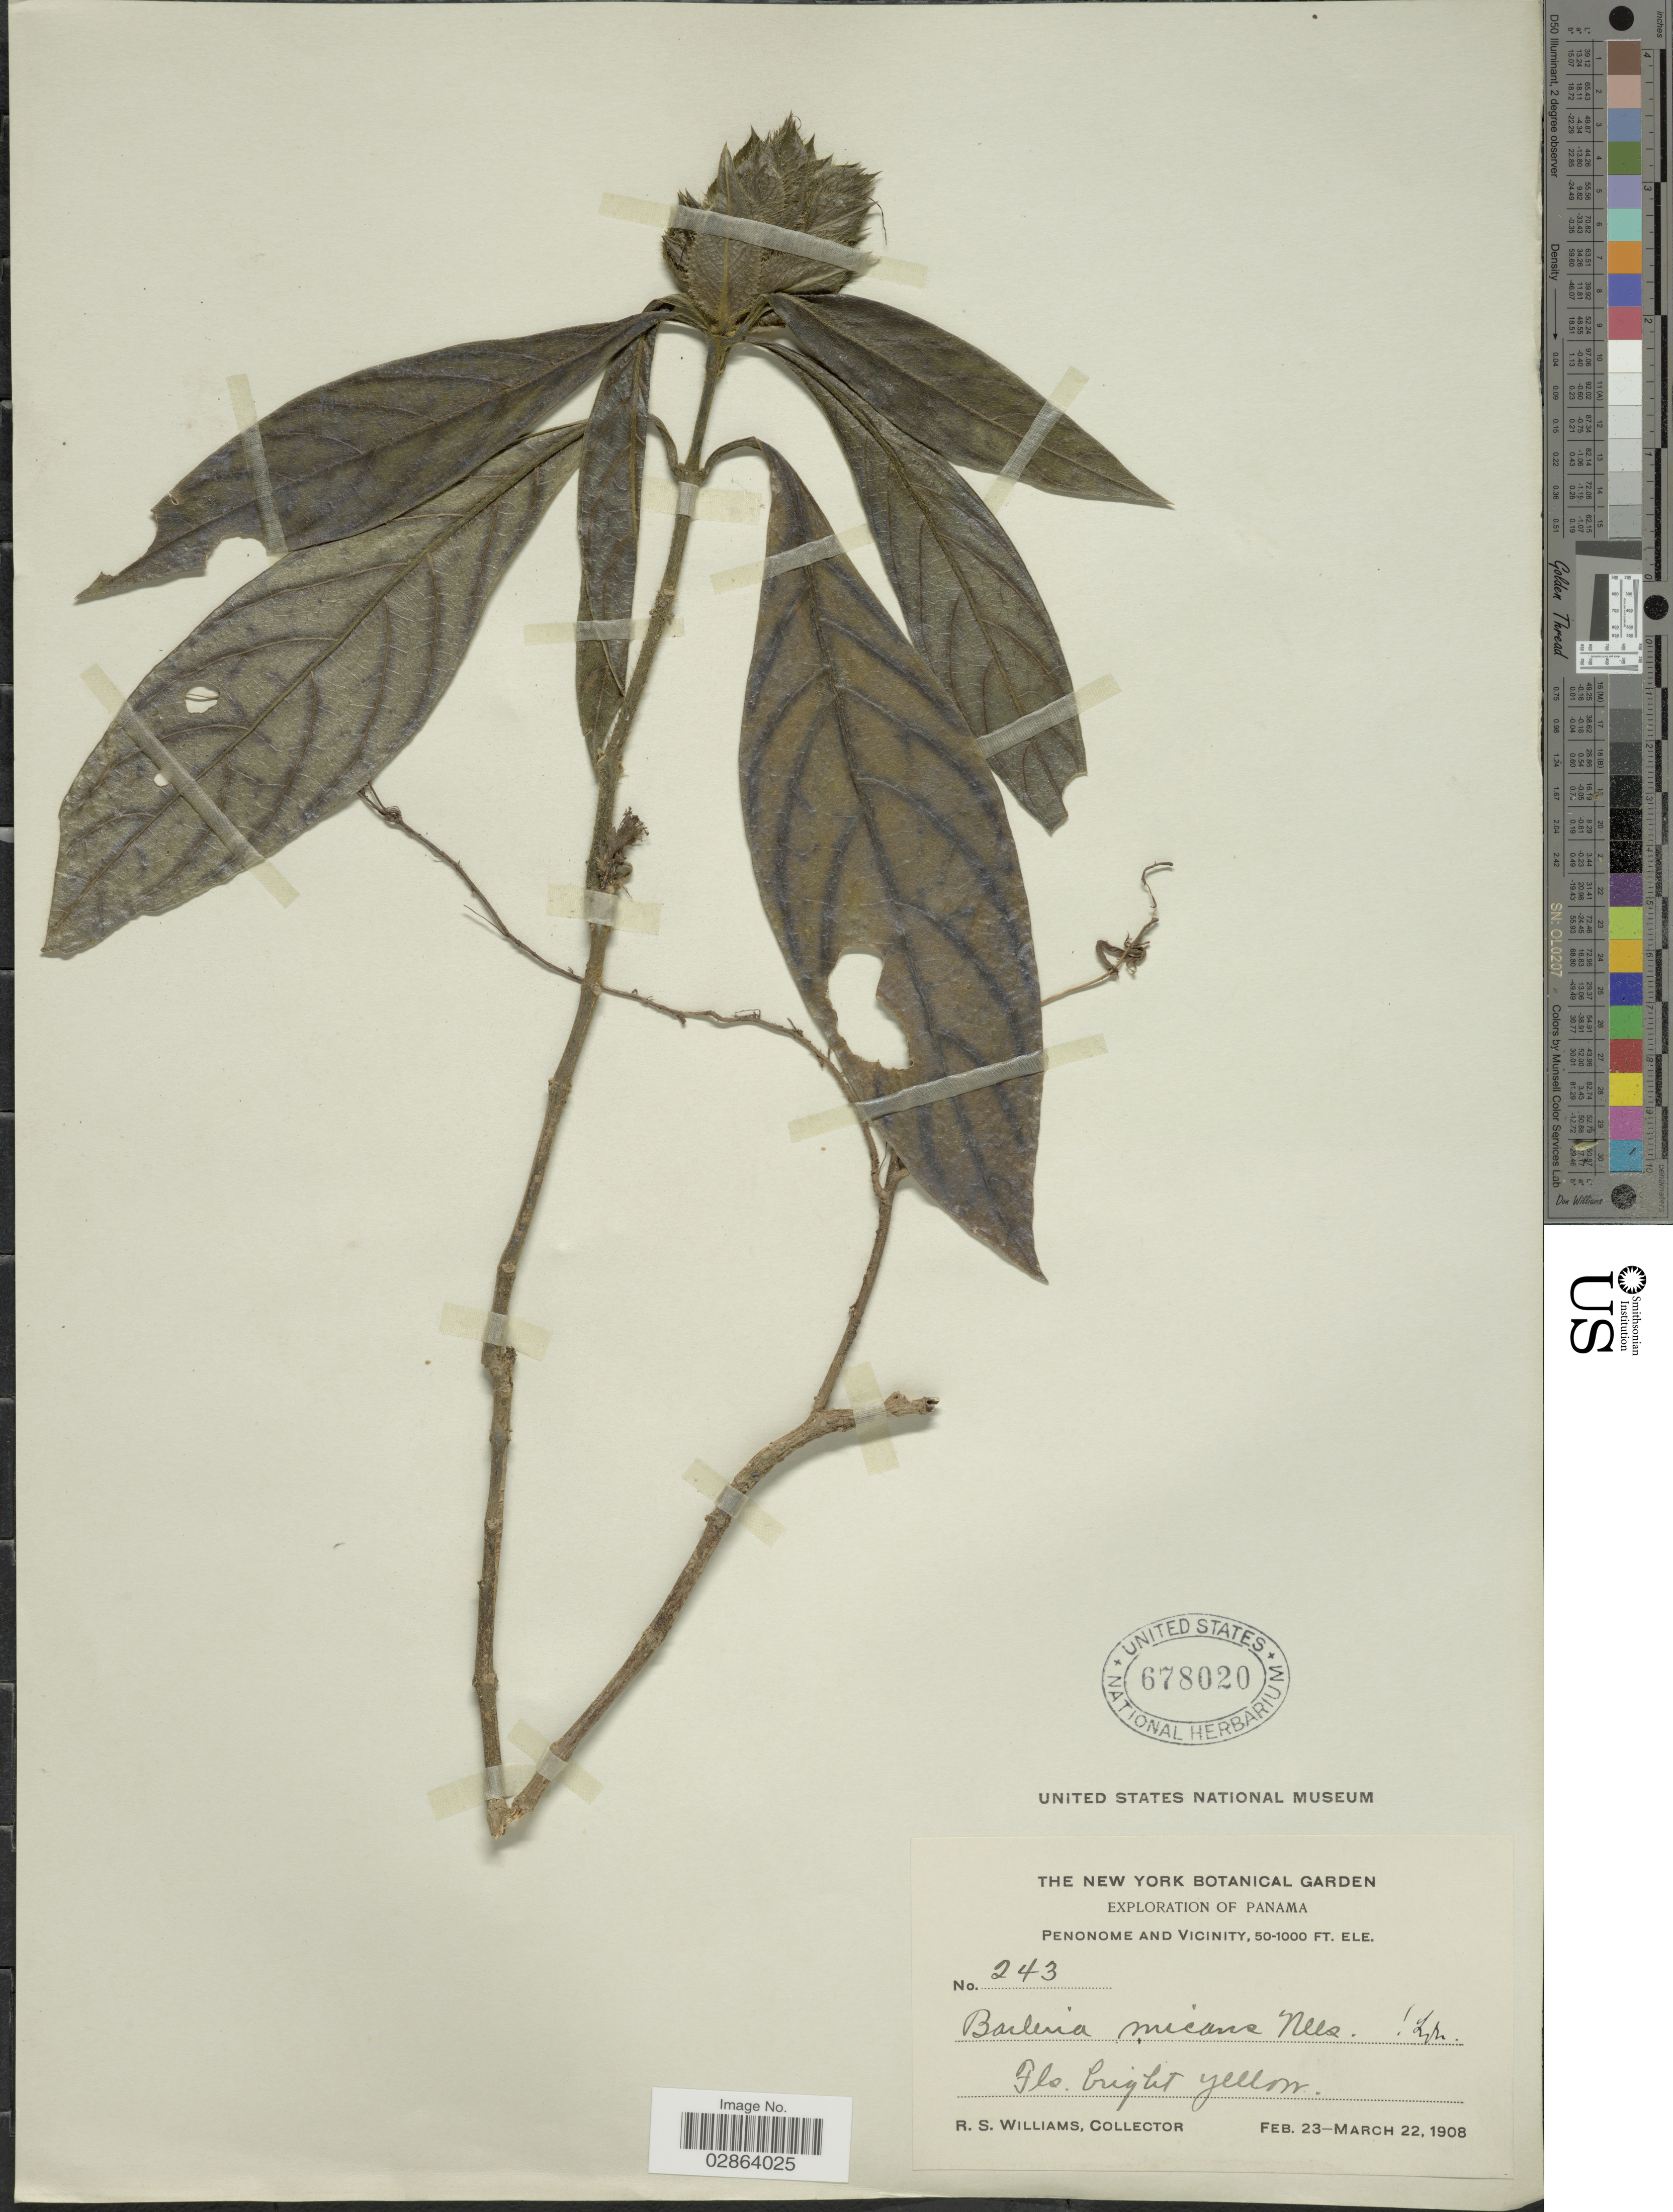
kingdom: Plantae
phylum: Tracheophyta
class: Magnoliopsida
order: Lamiales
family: Acanthaceae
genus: Barleria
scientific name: Barleria oenotheroides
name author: Dum. Cours.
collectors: R. S. Williams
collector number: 243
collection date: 1908-02-23/1908-03-22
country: Panama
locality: Penonome and Vicinity.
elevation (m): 15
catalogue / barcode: US 678020